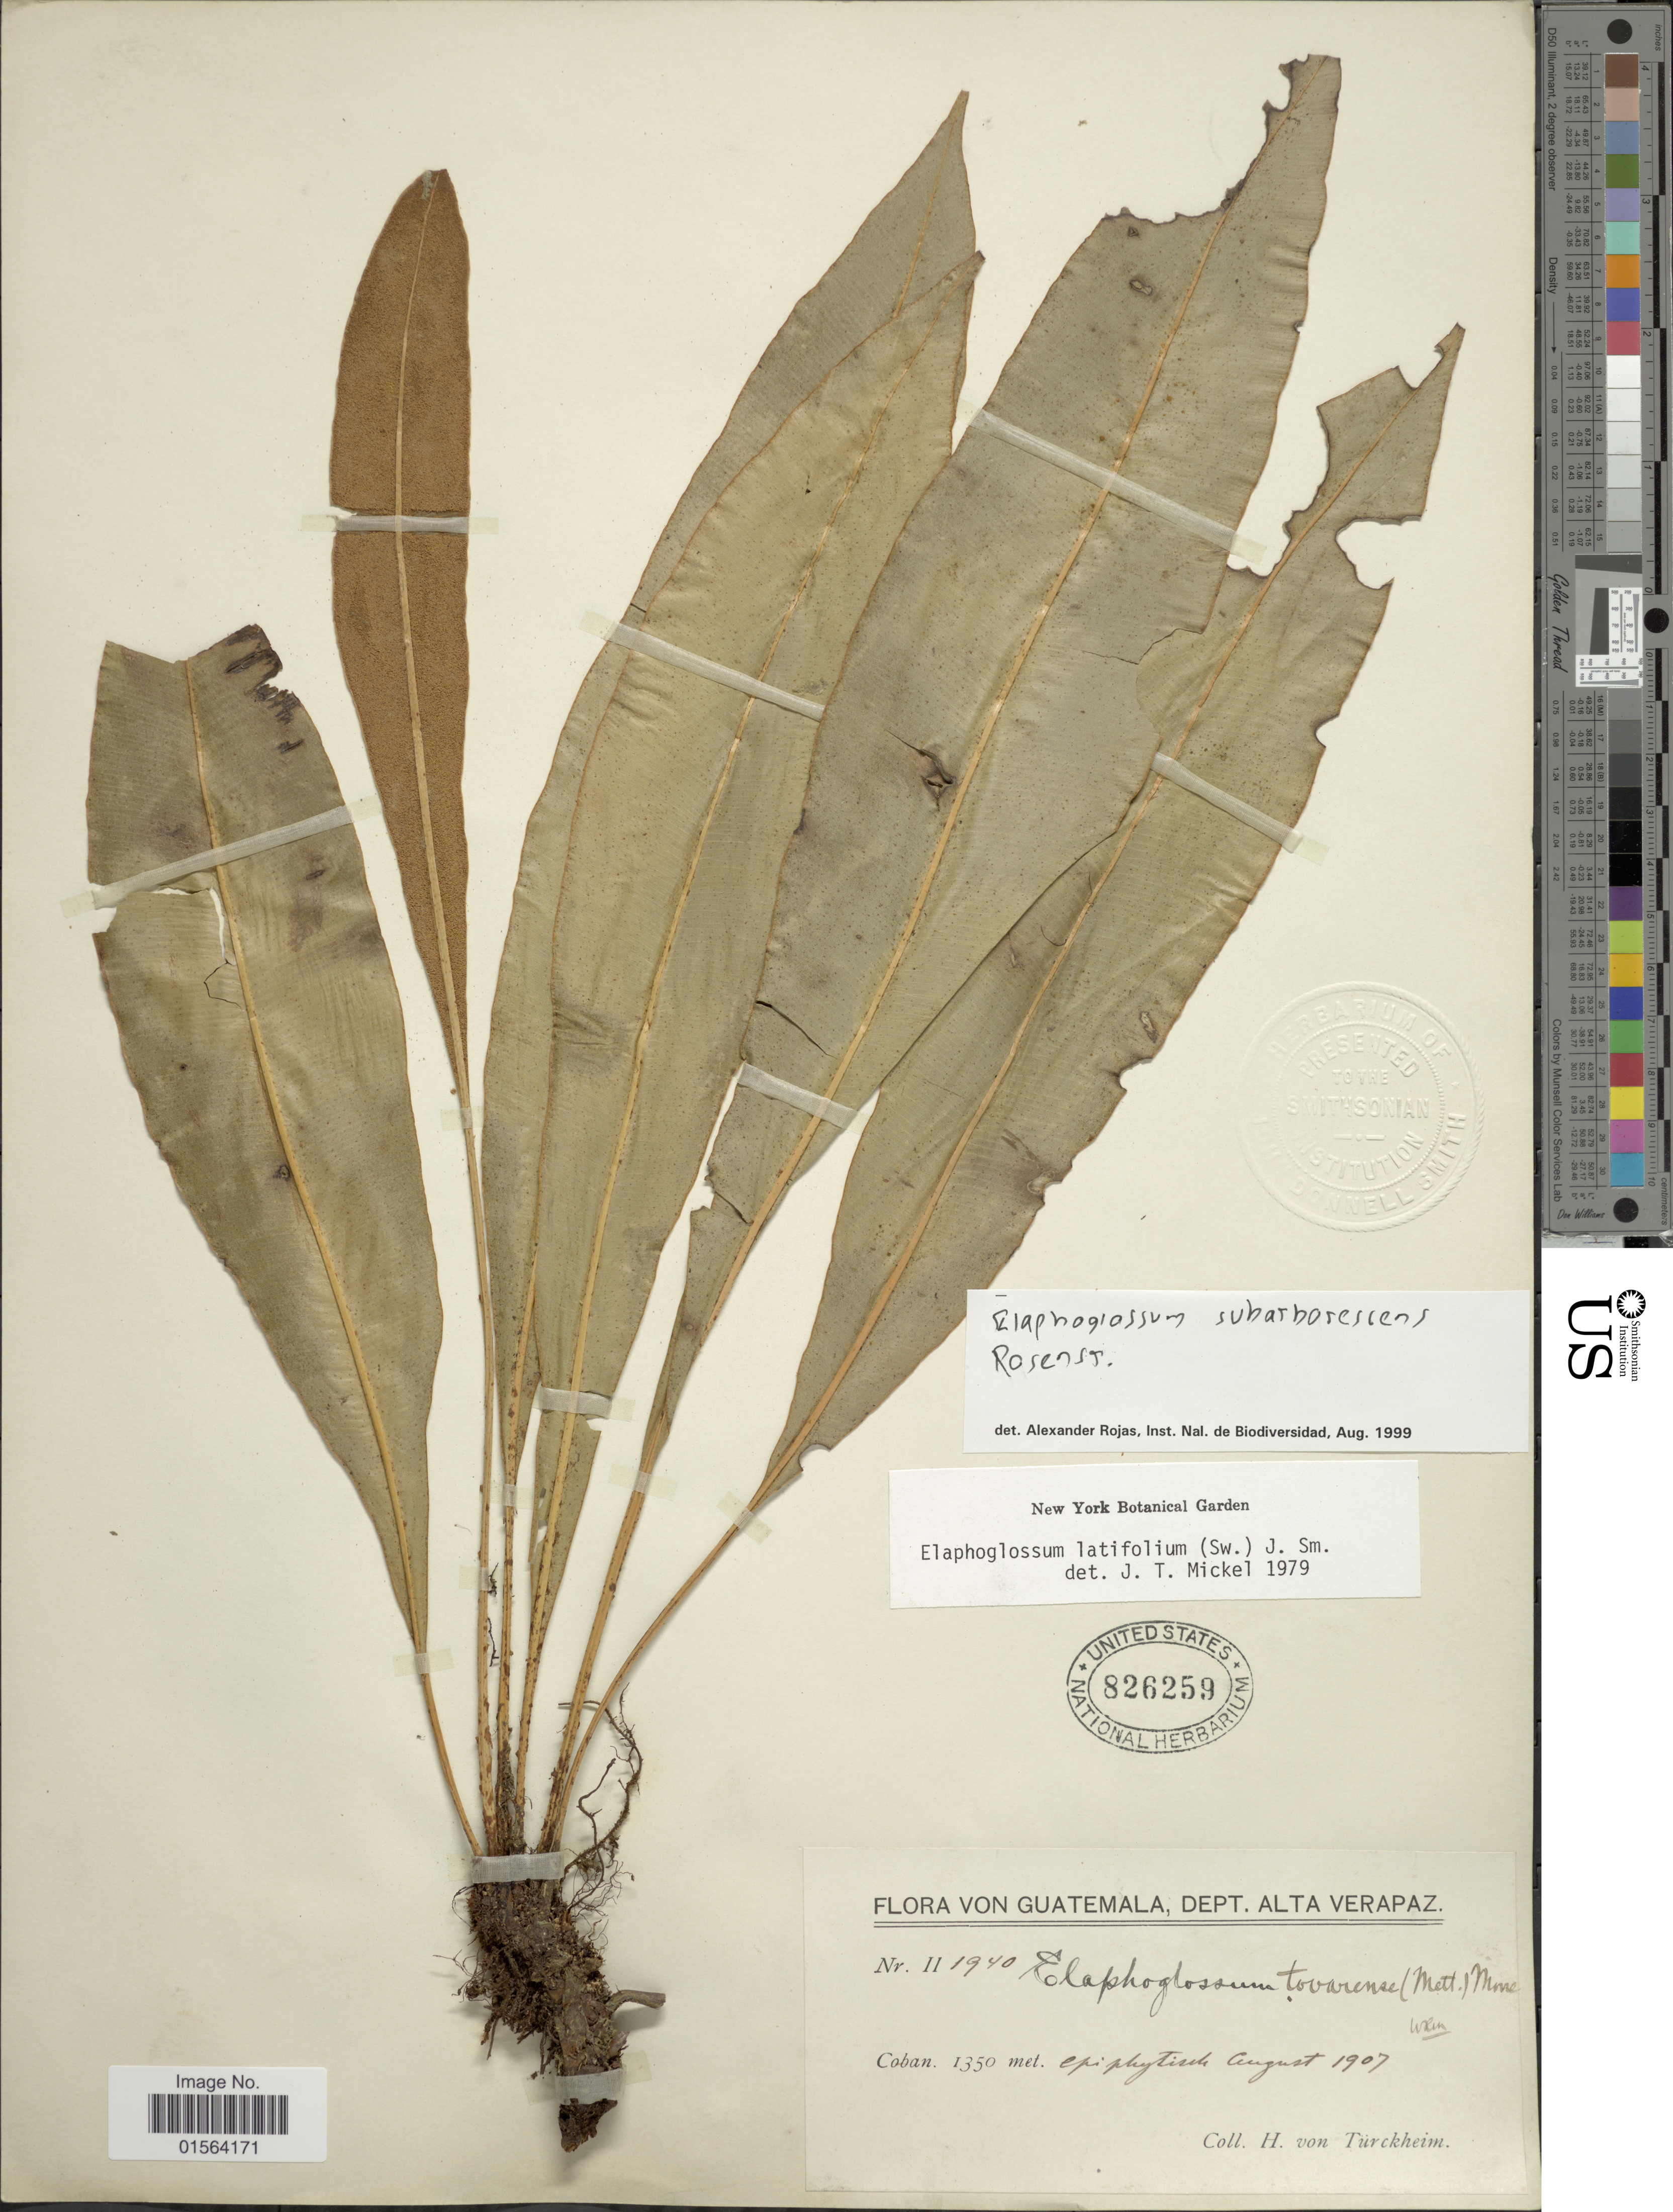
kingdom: Plantae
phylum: Tracheophyta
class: Polypodiopsida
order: Polypodiales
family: Dryopteridaceae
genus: Elaphoglossum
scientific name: Elaphoglossum latifolium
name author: (Sw.) J. Sm.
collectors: H. von Türckheim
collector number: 2/1940*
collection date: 1907-08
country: Guatemala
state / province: Alta Verapaz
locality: Dept. Alta Verapaz, Coban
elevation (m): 1350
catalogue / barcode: US 826259